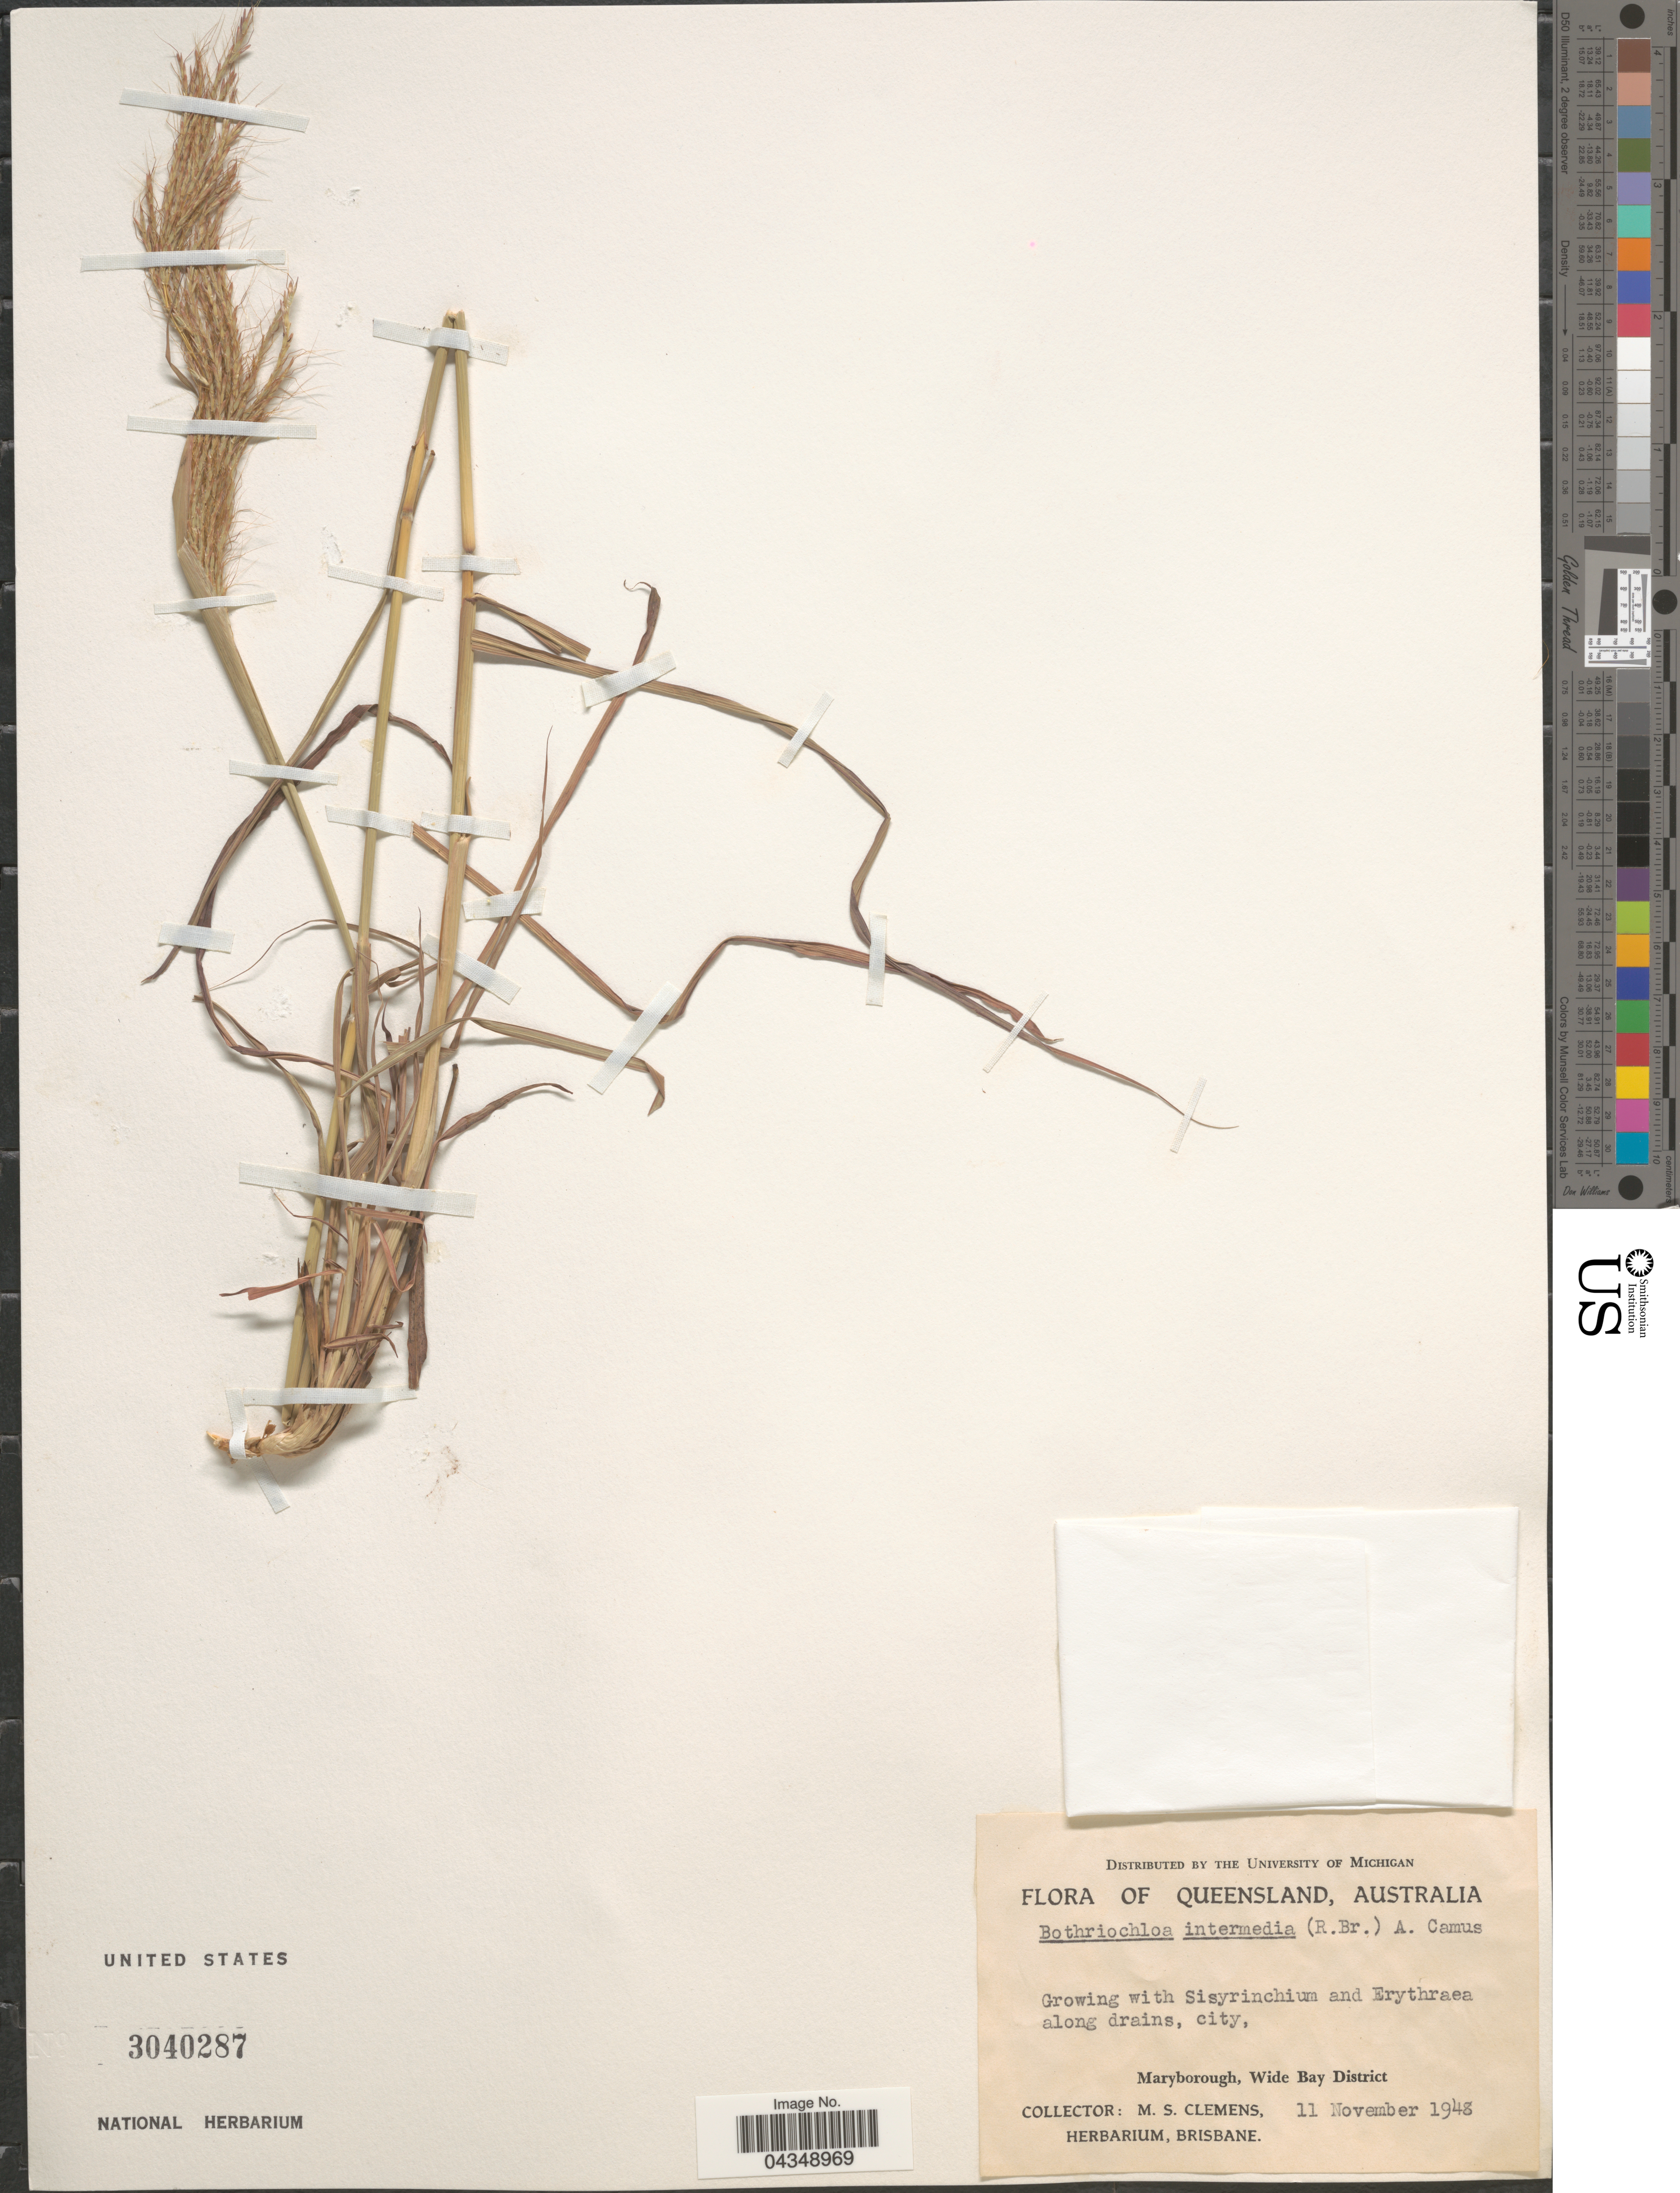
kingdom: Plantae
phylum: Tracheophyta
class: Liliopsida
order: Poales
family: Poaceae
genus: Bothriochloa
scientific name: Bothriochloa bladhii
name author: (Retz.) S.T. Blake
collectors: M. S. Clemens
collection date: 1948-11-11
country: Australia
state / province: Queensland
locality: Maryborough, Wide Bay District.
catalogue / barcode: US 3040287